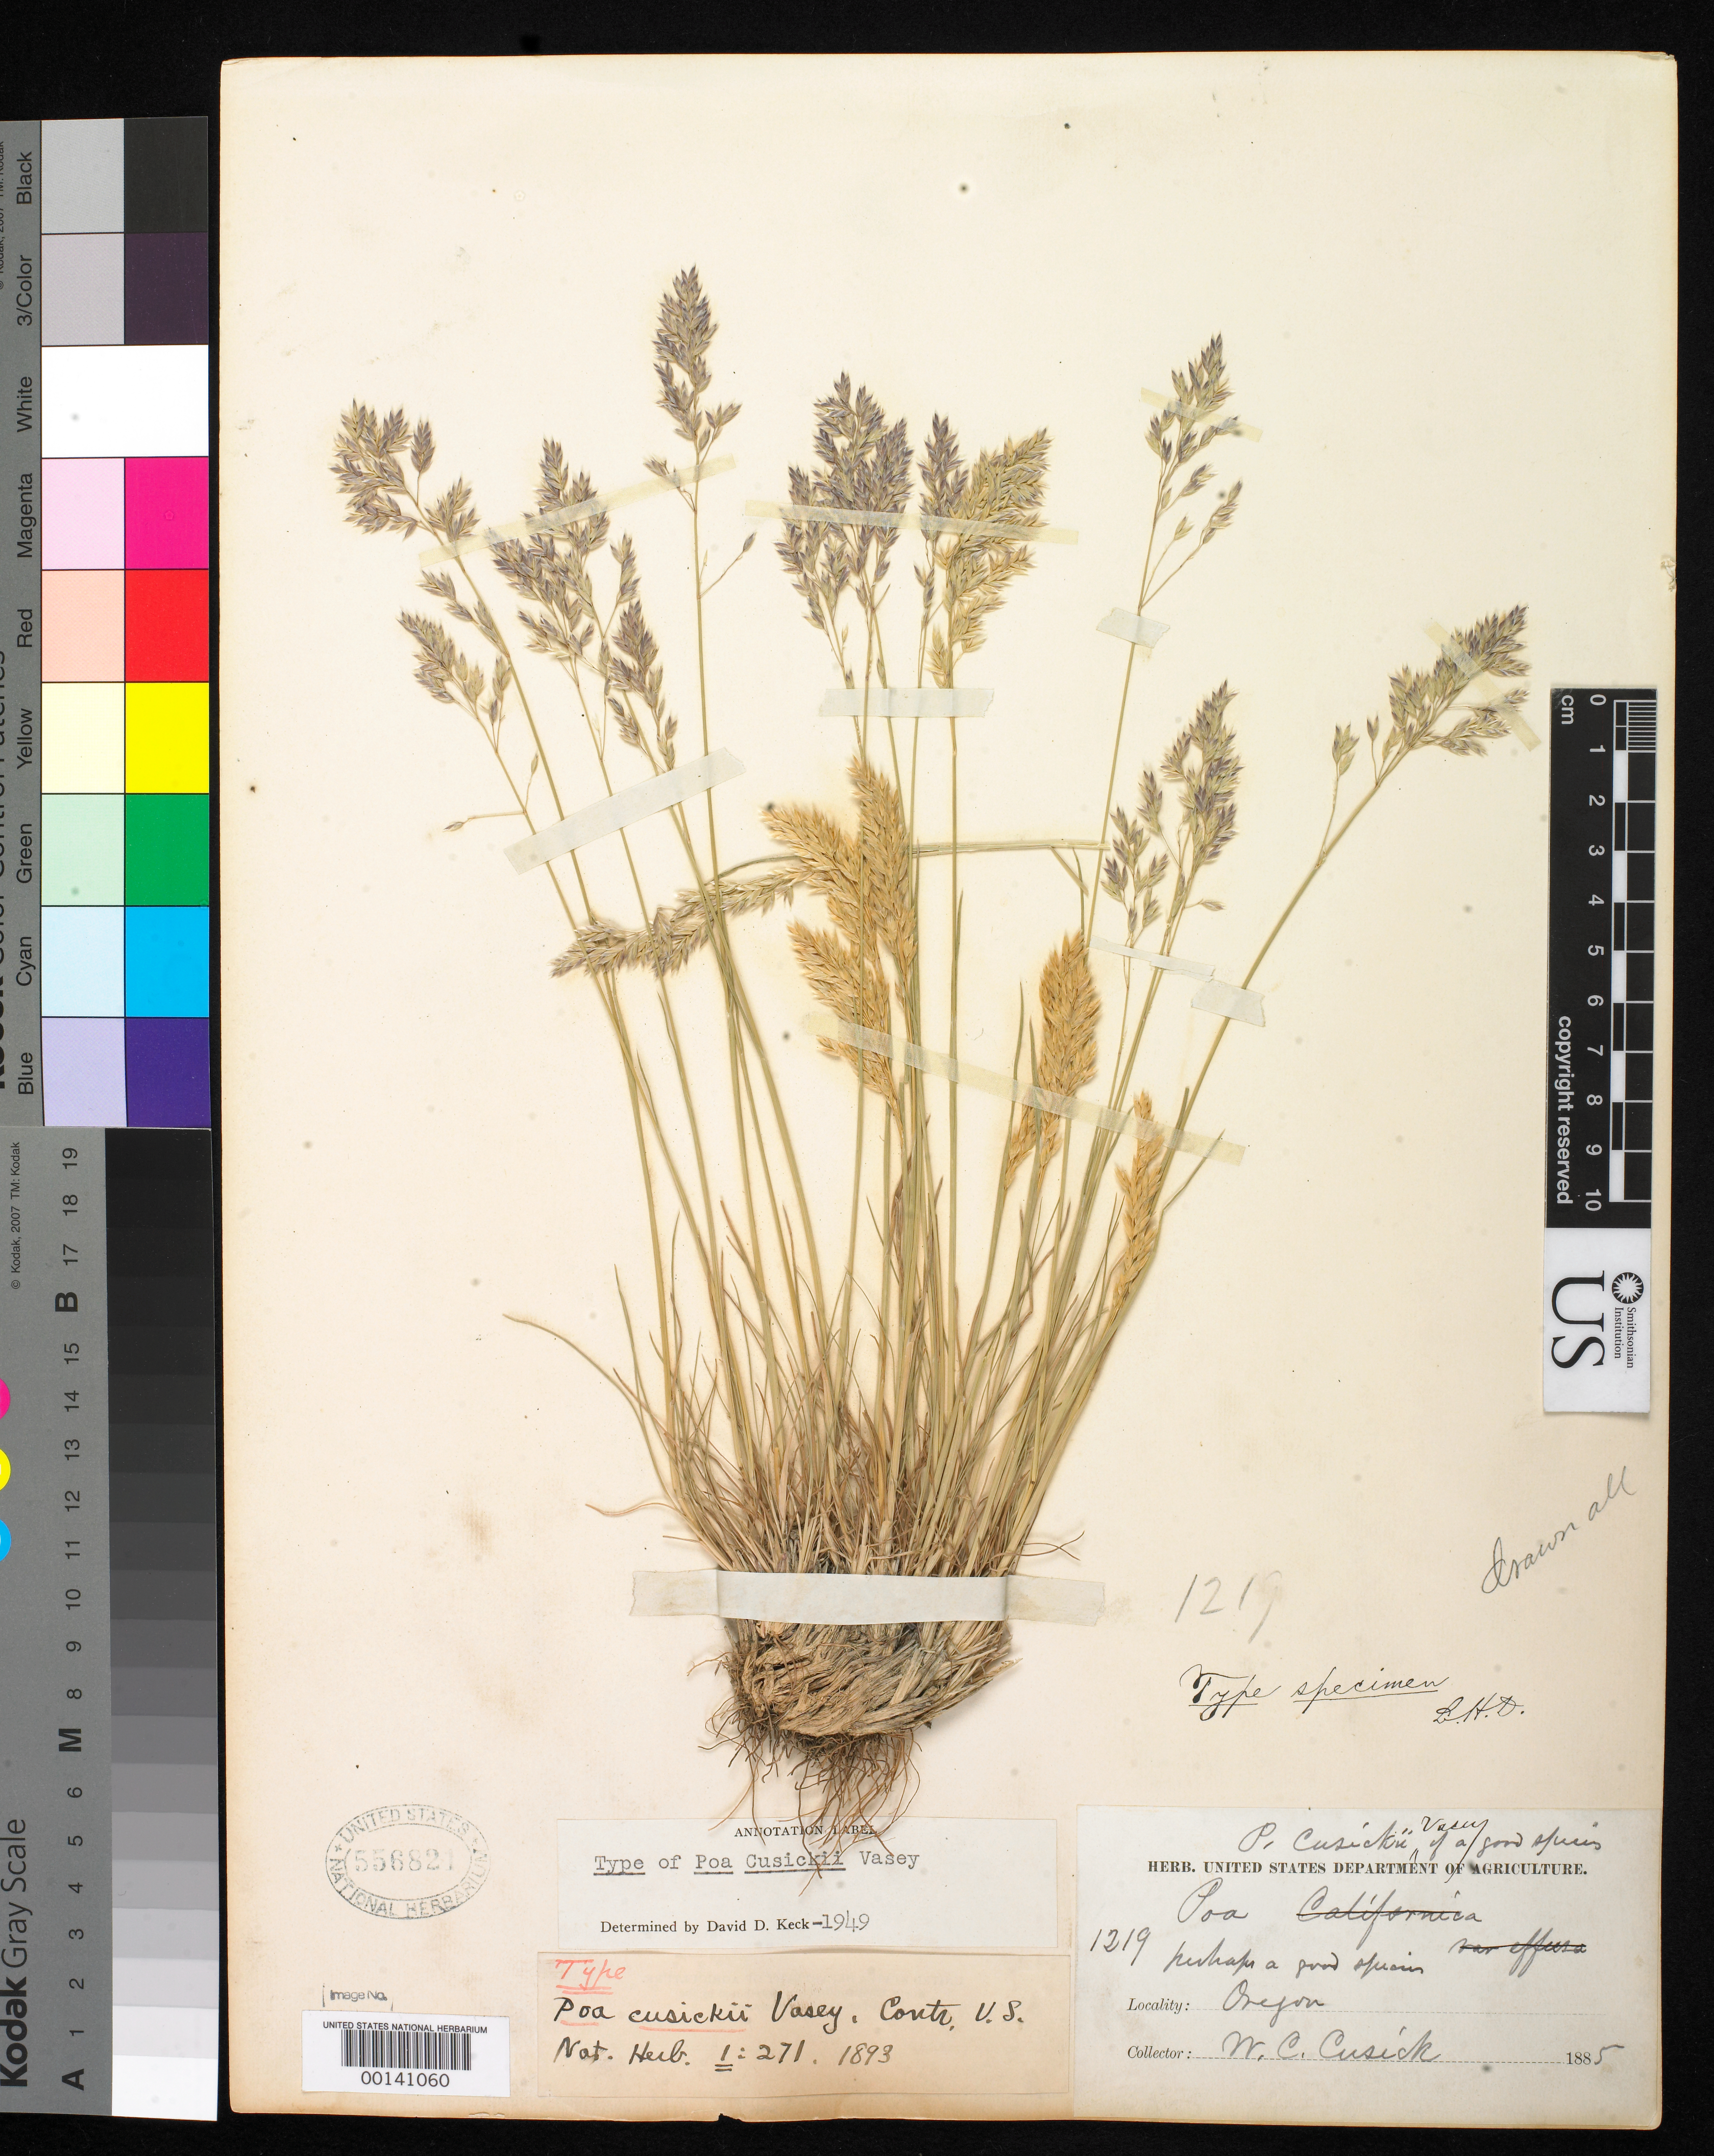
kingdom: Plantae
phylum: Tracheophyta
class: Liliopsida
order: Poales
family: Poaceae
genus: Poa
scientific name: Poa cusickii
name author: Vasey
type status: Holotype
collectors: W. C. Cusick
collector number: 1219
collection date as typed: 1885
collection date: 1885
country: United States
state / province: Oregon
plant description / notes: This sheet (USNH 556821) variously annotated as "Type specimen" and "Type", designated without comment as lectotype by R. Soreng, Syst. Bot. 16: 518 (1991).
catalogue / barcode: US 556821